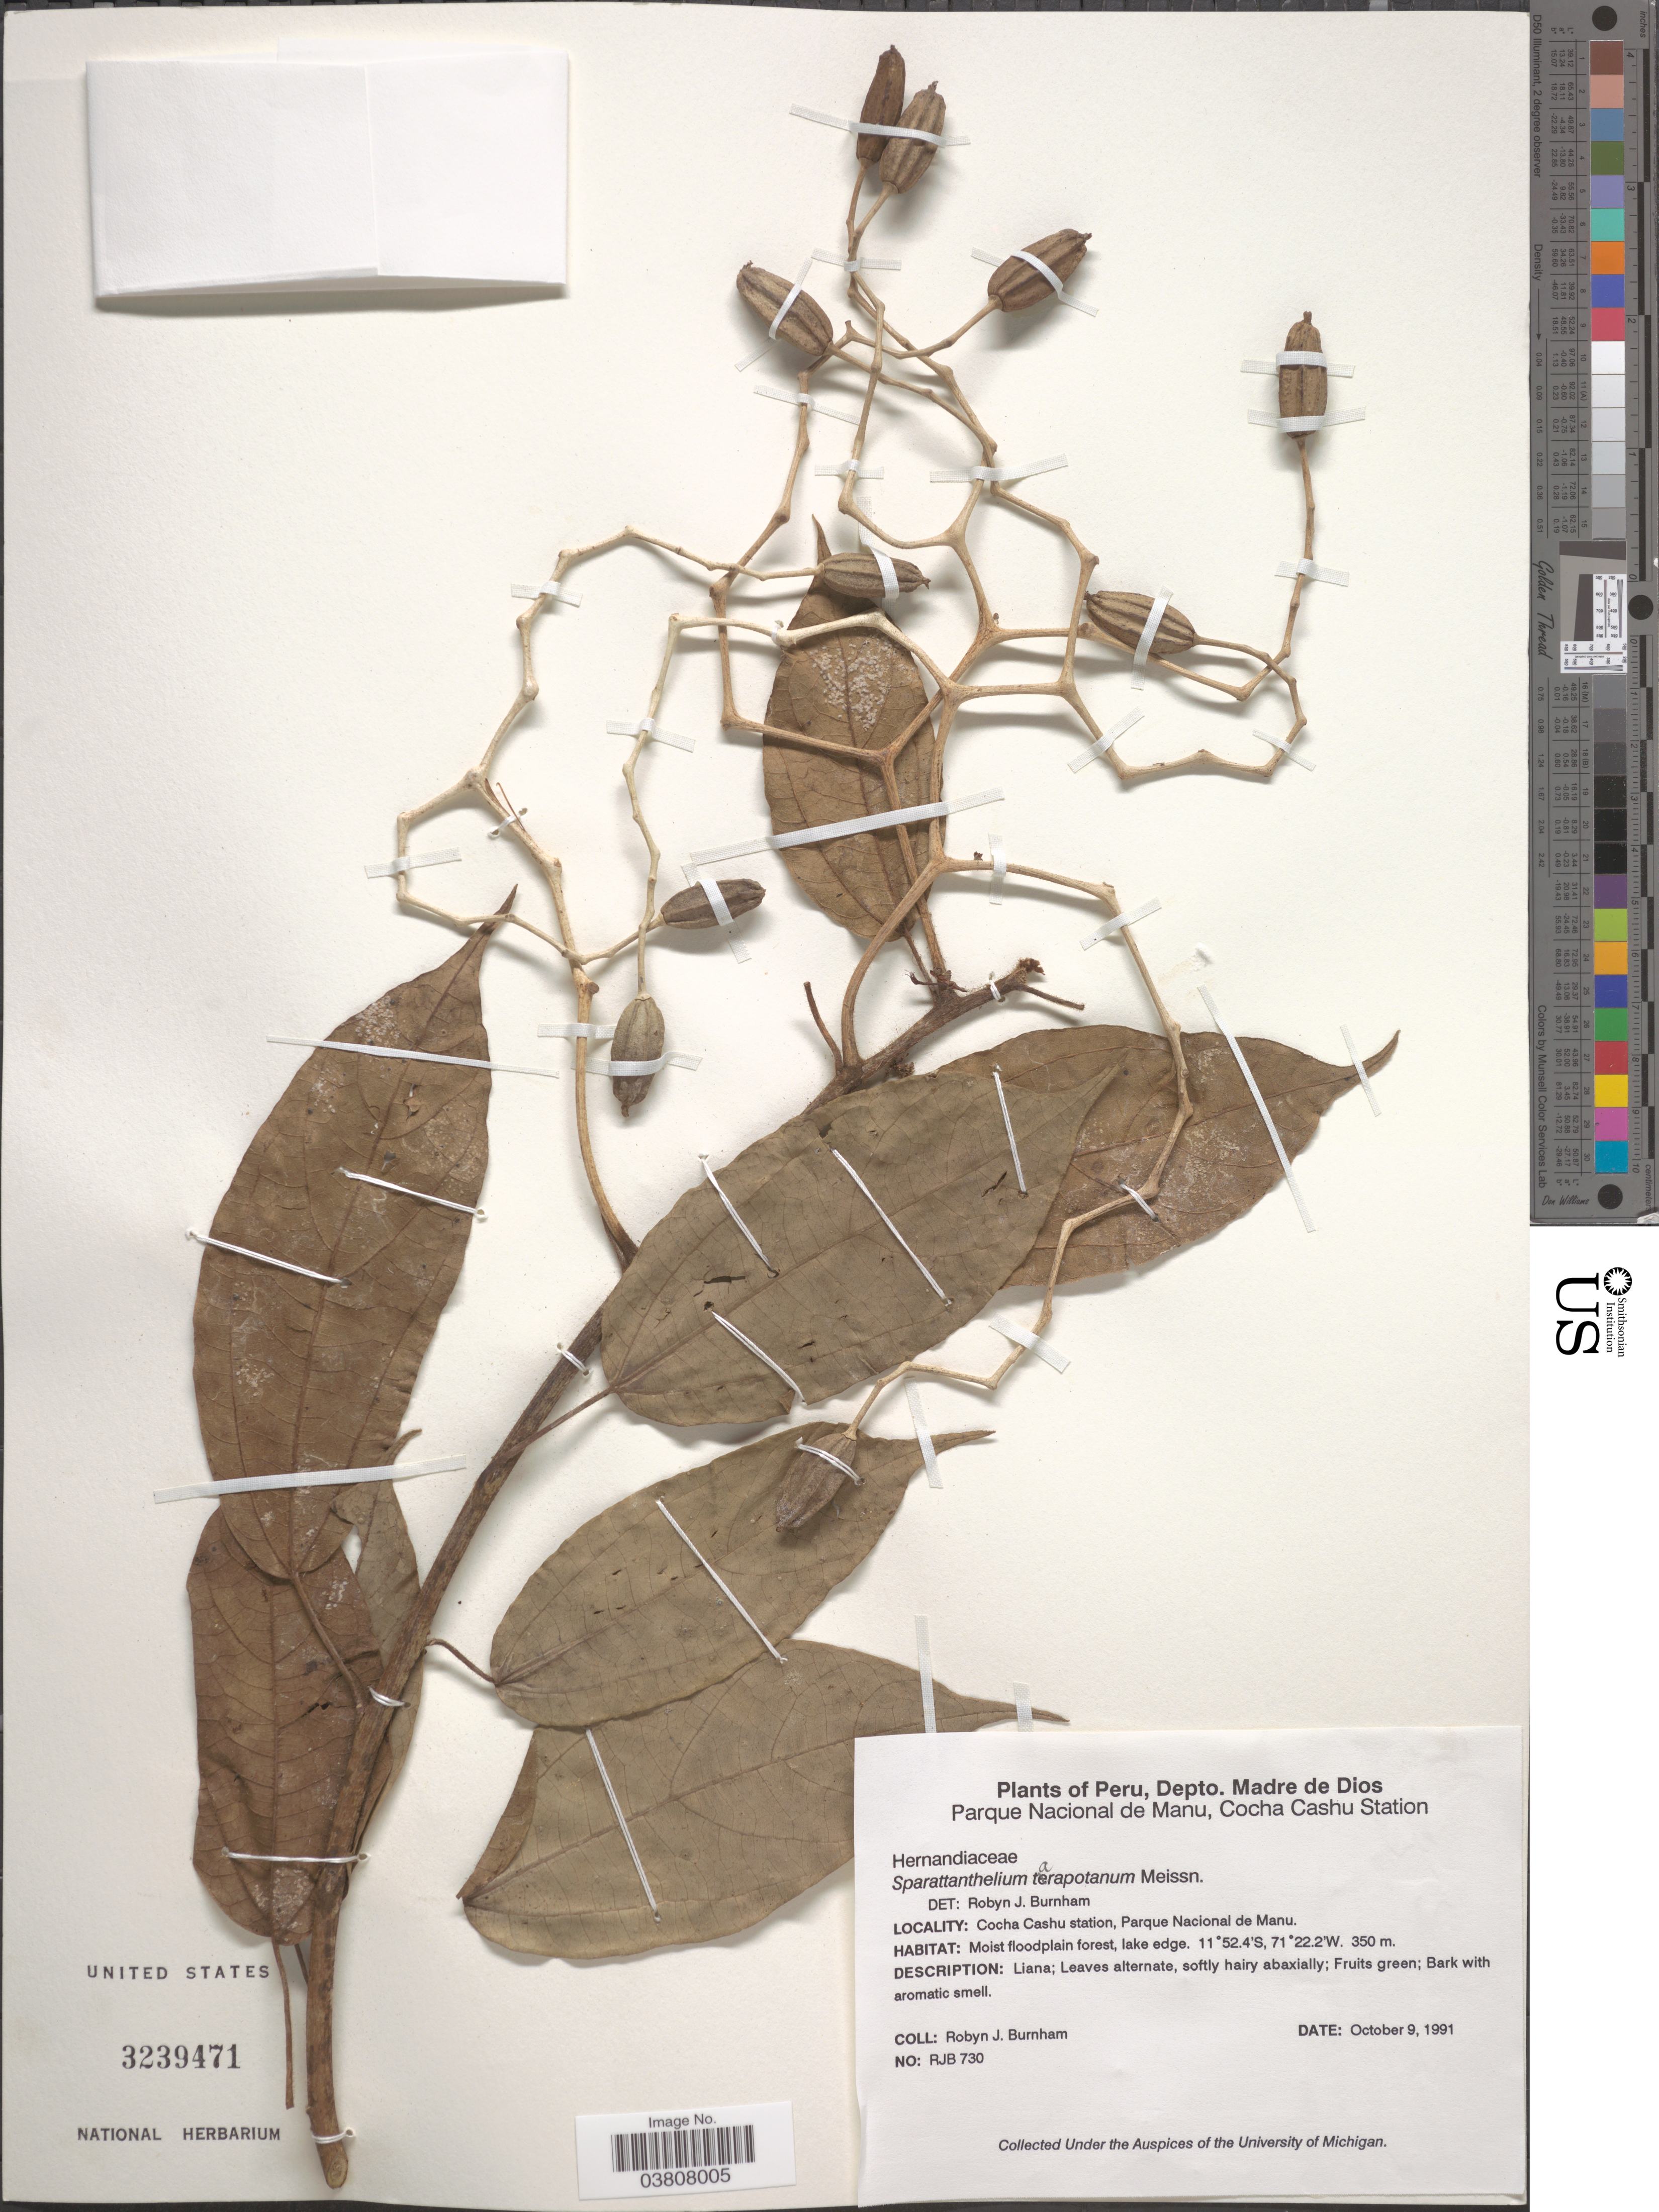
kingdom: Plantae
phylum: Tracheophyta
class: Magnoliopsida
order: Laurales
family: Hernandiaceae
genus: Sparattanthelium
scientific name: Sparattanthelium tarapotanum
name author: Meisn.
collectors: R. J. Burnham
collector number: RJB730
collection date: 1991-10-09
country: Peru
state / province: Madre de Dios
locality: Depto. Madre de Dios. Cocha Cashu Station, Parque Nacional de Manu.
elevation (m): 350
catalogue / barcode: US 3239471